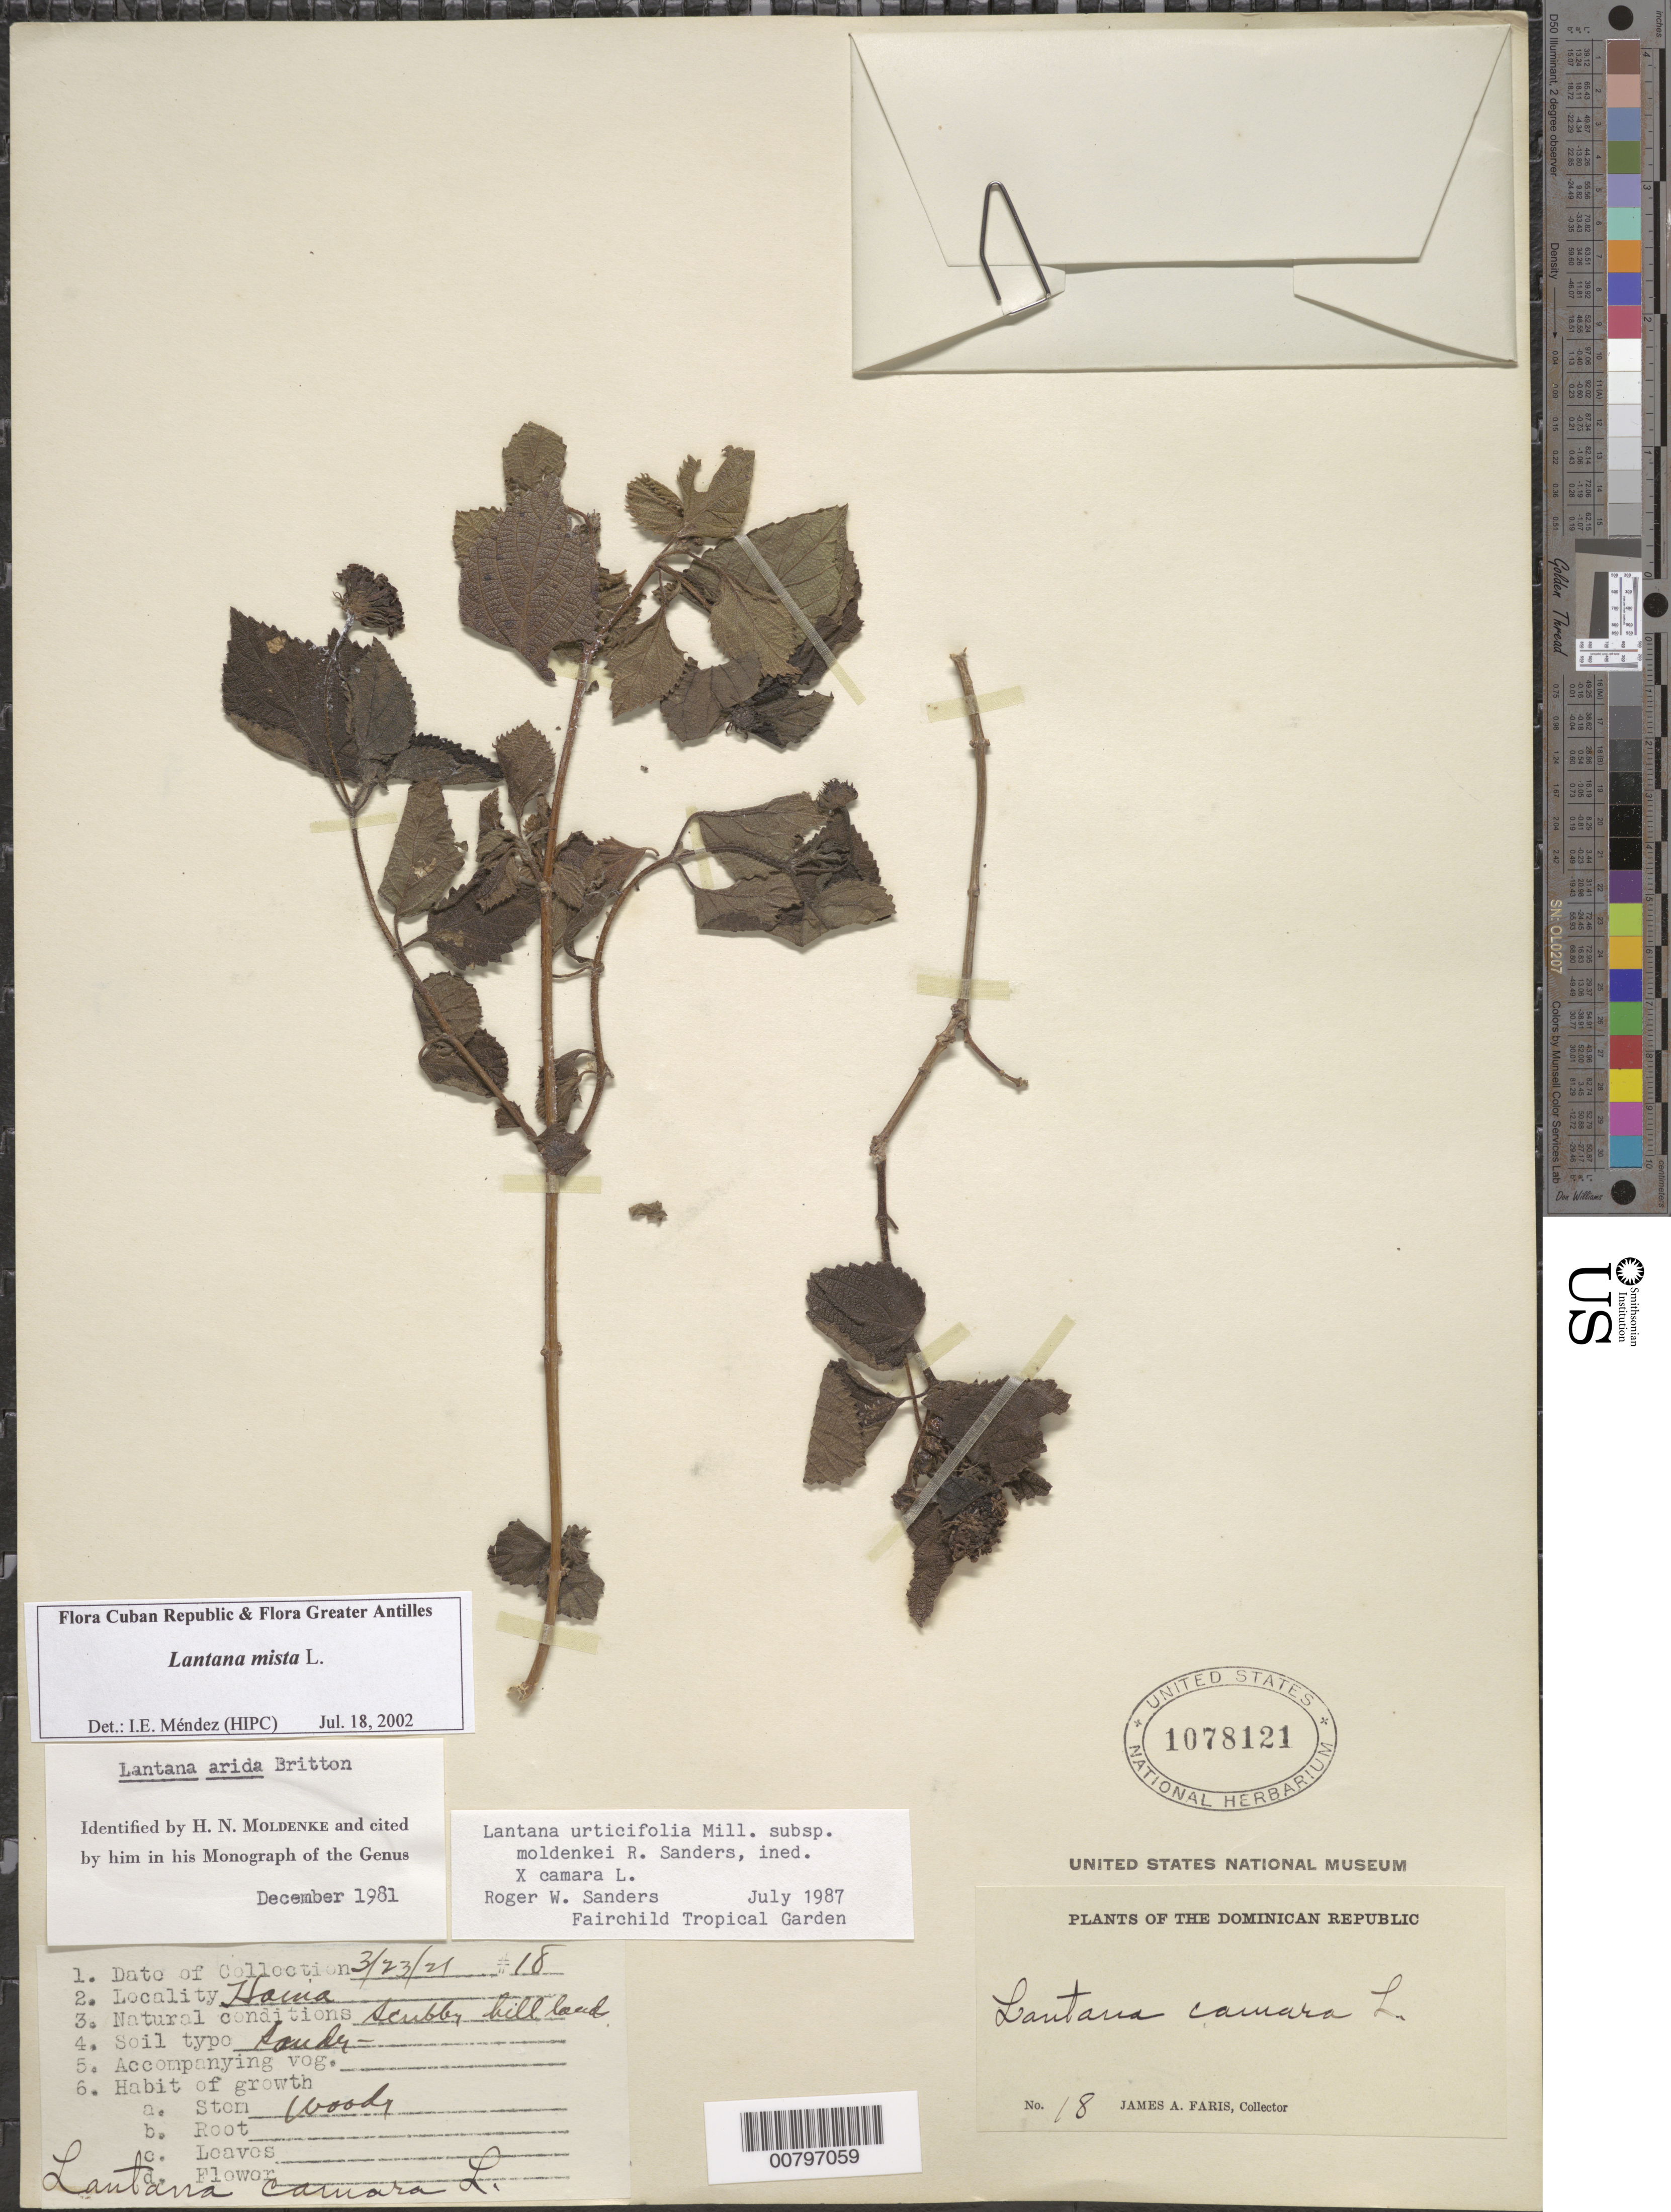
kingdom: Plantae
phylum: Tracheophyta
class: Magnoliopsida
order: Lamiales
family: Verbenaceae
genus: Lantana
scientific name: Lantana camara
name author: L.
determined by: Méndez, Isidro E., (HIPC)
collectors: J. Faris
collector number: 18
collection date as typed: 23 Mar 1921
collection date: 1921-03-23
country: Dominican Republic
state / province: San Cristóbal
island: Hispaniola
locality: Haina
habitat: Scrubby hill lands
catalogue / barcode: US 1078121